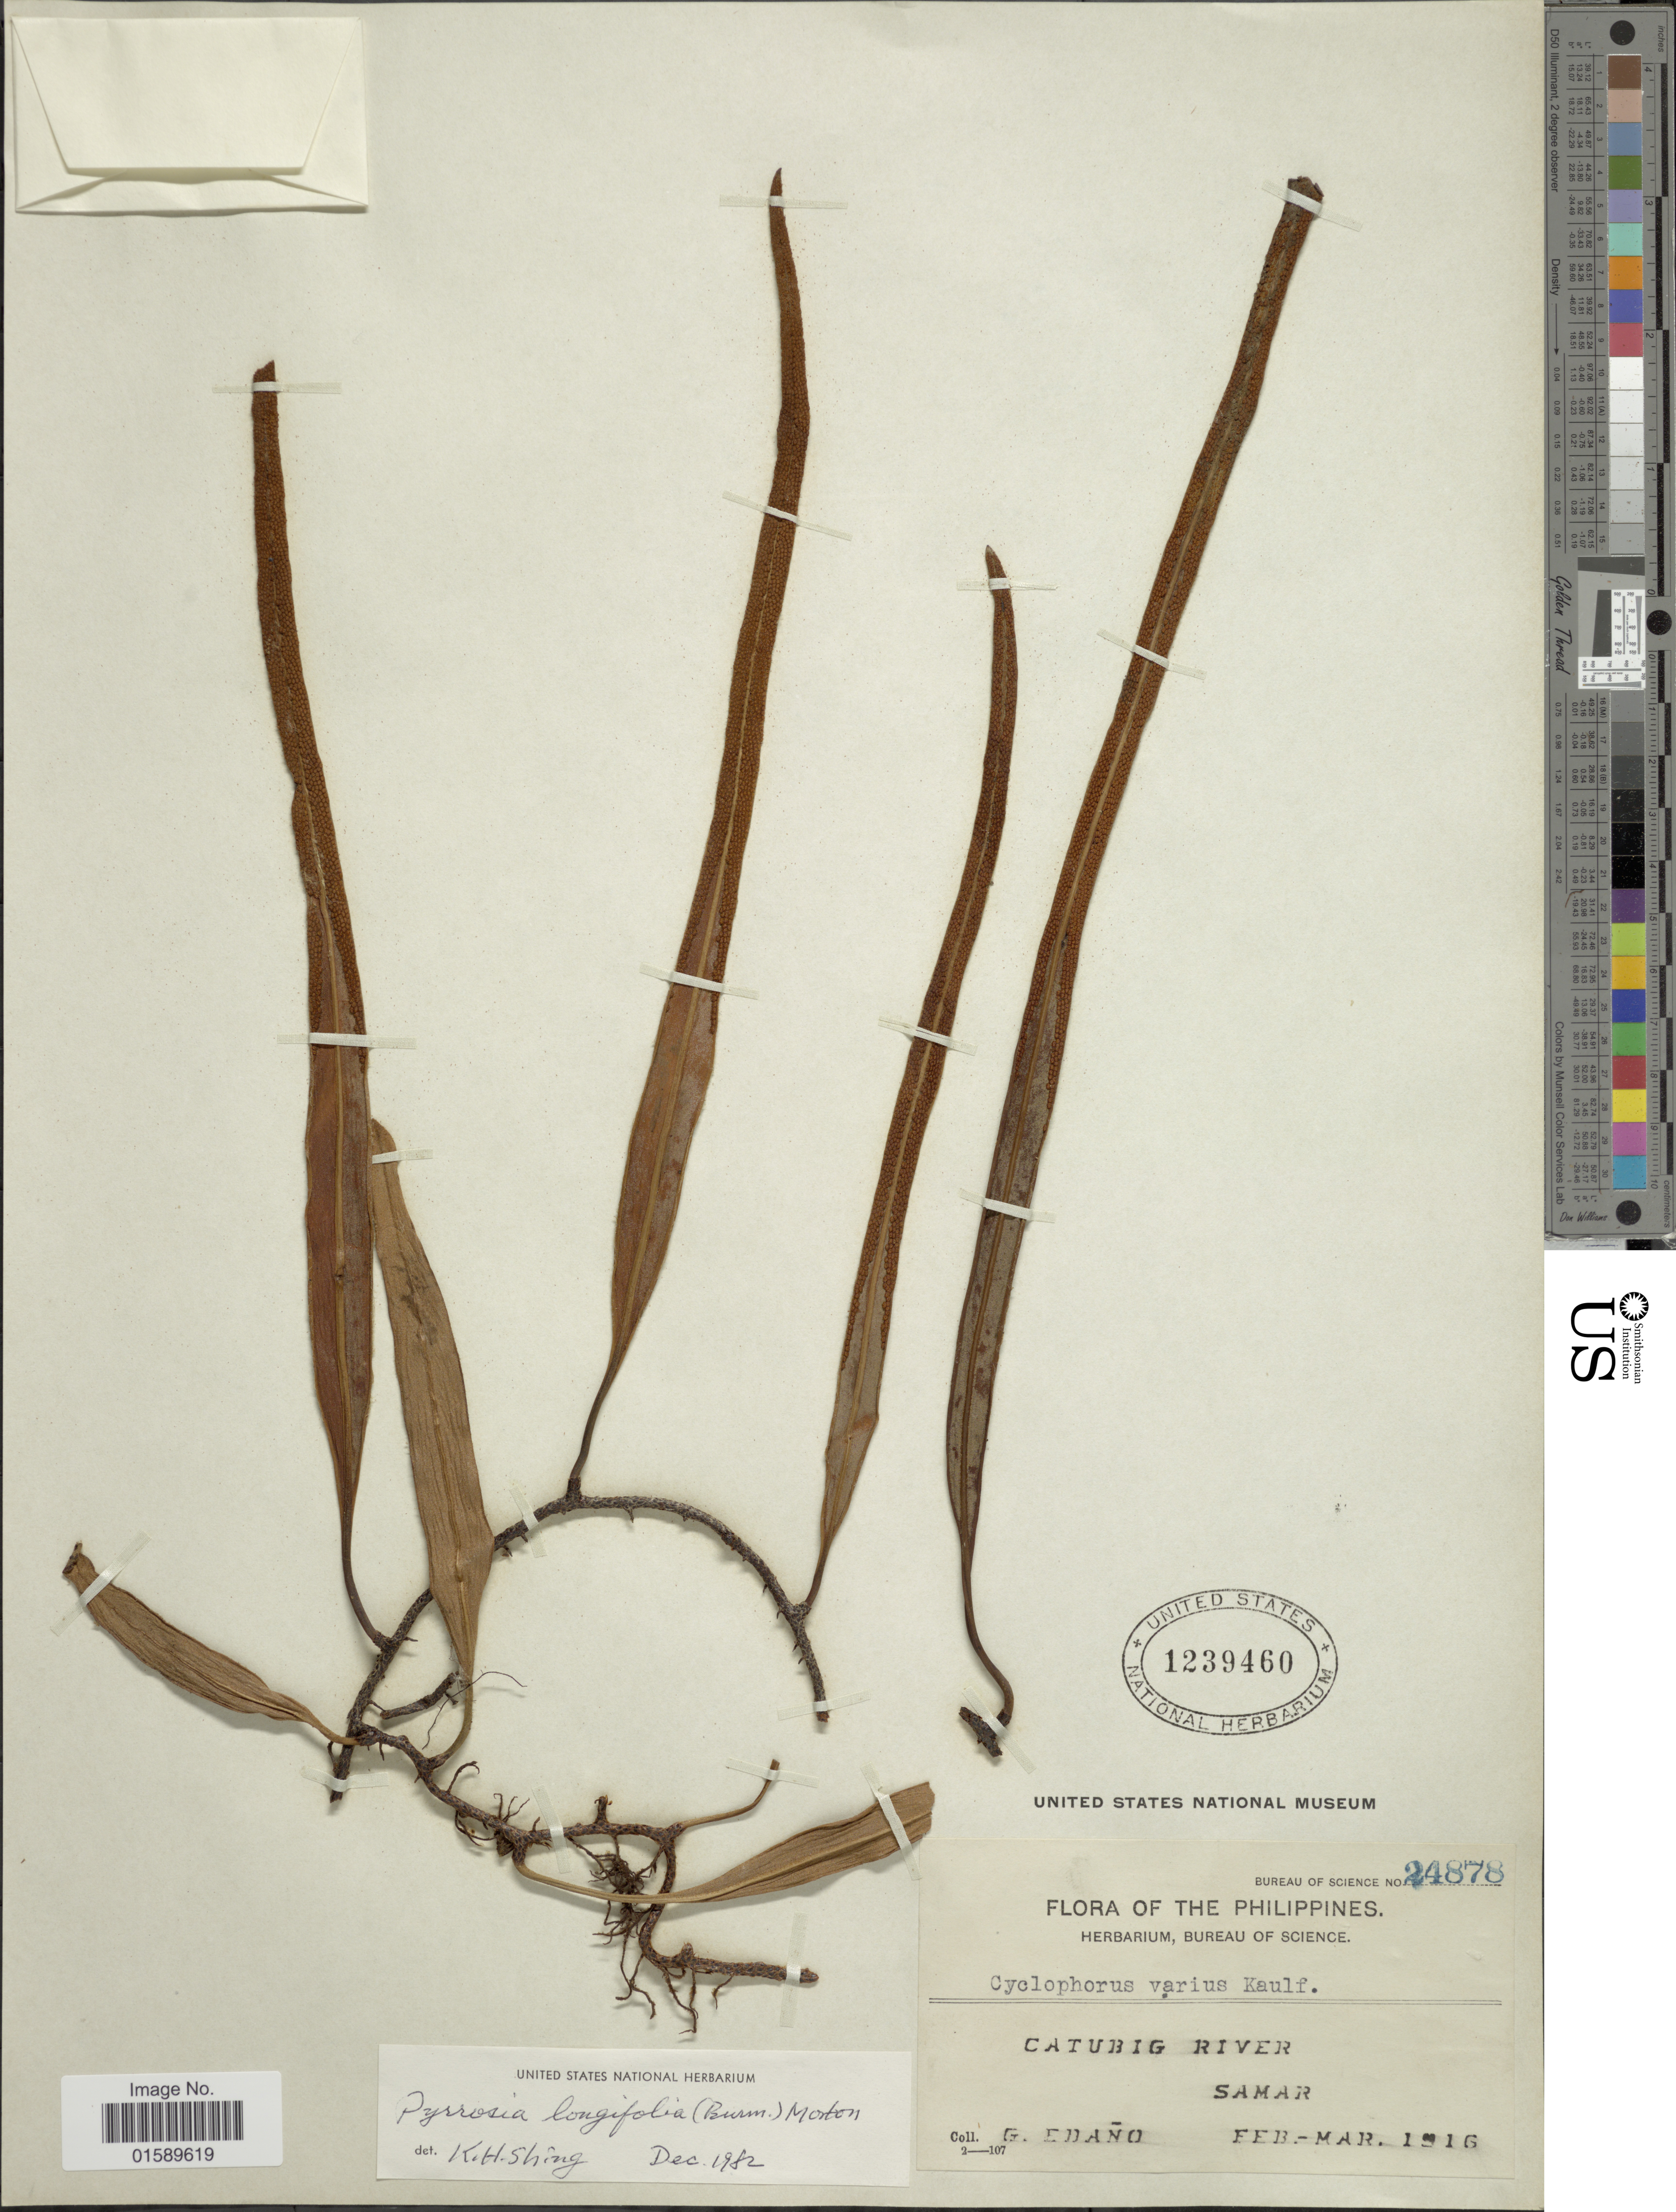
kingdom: Plantae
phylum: Tracheophyta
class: Polypodiopsida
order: Polypodiales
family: Polypodiaceae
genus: Pyrrosia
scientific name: Pyrrosia longifolia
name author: (Burm. f.) C.V. Morton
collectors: G. Edaño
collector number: Bureau of science 24878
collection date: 1916-02/1916-03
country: Philippines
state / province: Eastern Visayas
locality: Catubig River, Samar.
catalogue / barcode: US 1239460